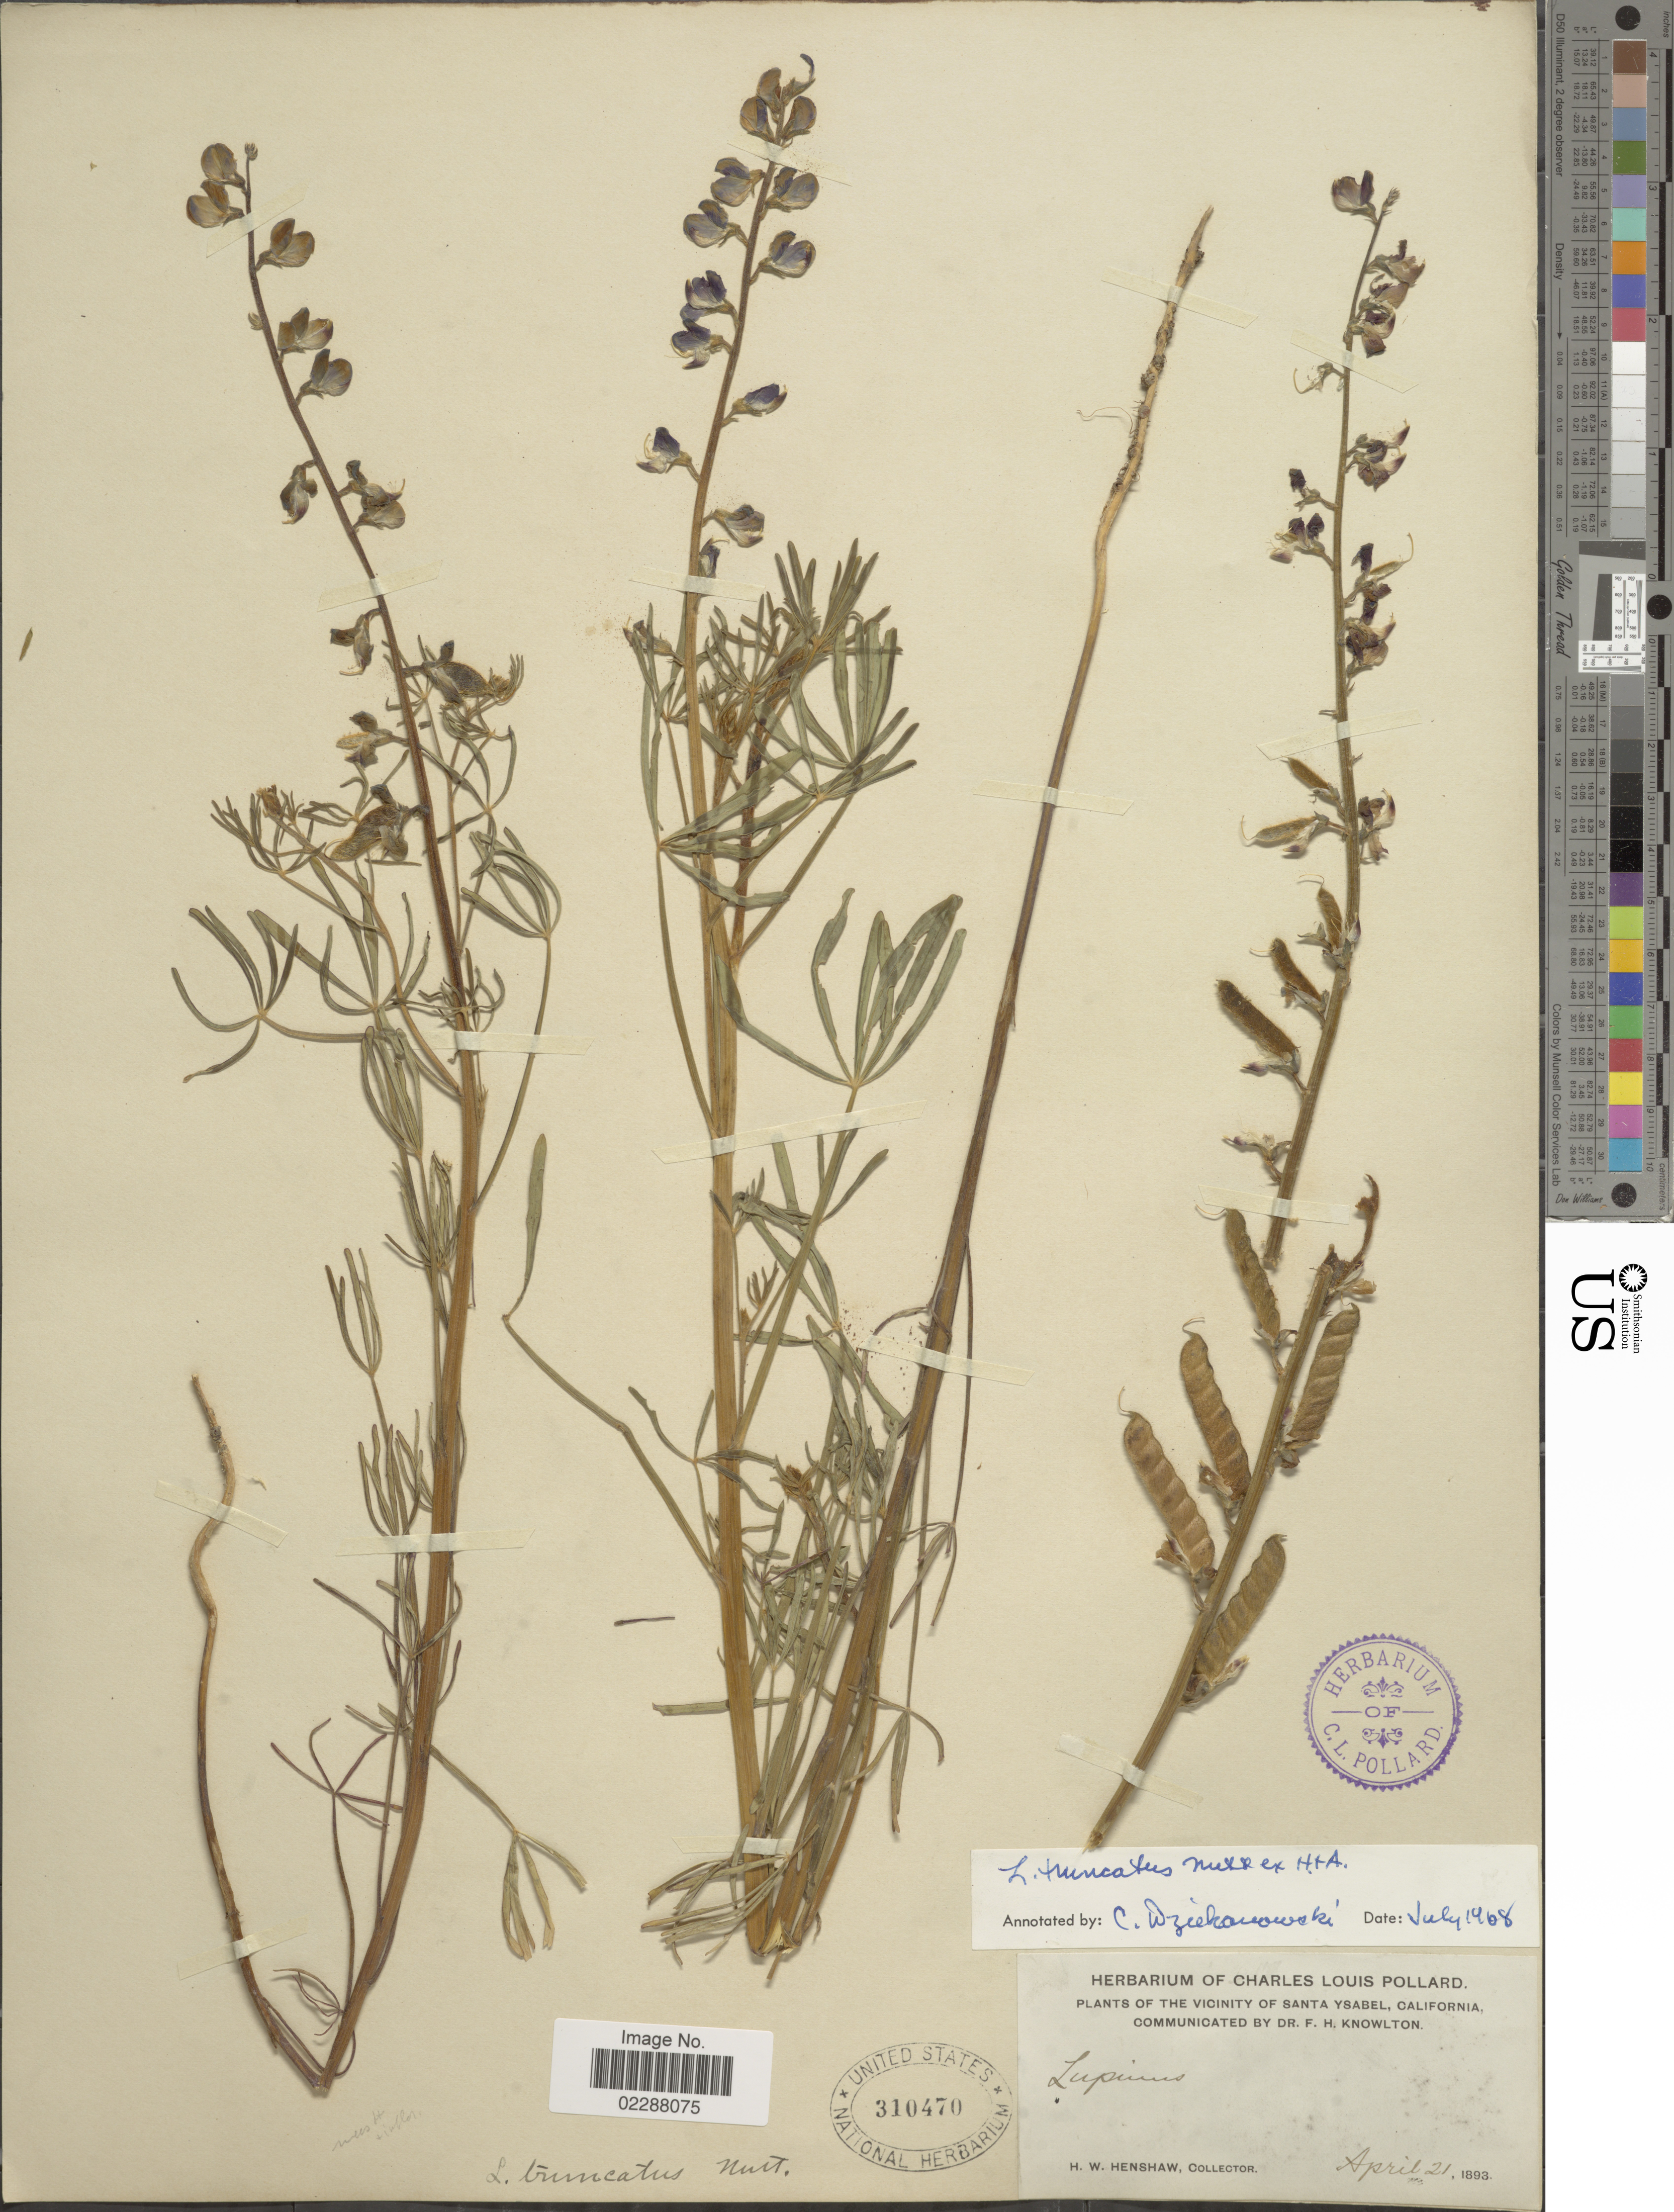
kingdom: Plantae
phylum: Tracheophyta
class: Magnoliopsida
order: Fabales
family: Fabaceae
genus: Lupinus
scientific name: Lupinus truncatus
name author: Nutt. ex Hook. & Arn.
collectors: H. Henshaw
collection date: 1893-04-21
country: United States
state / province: California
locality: Vicinity of Santa Ysabel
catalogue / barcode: US 310470